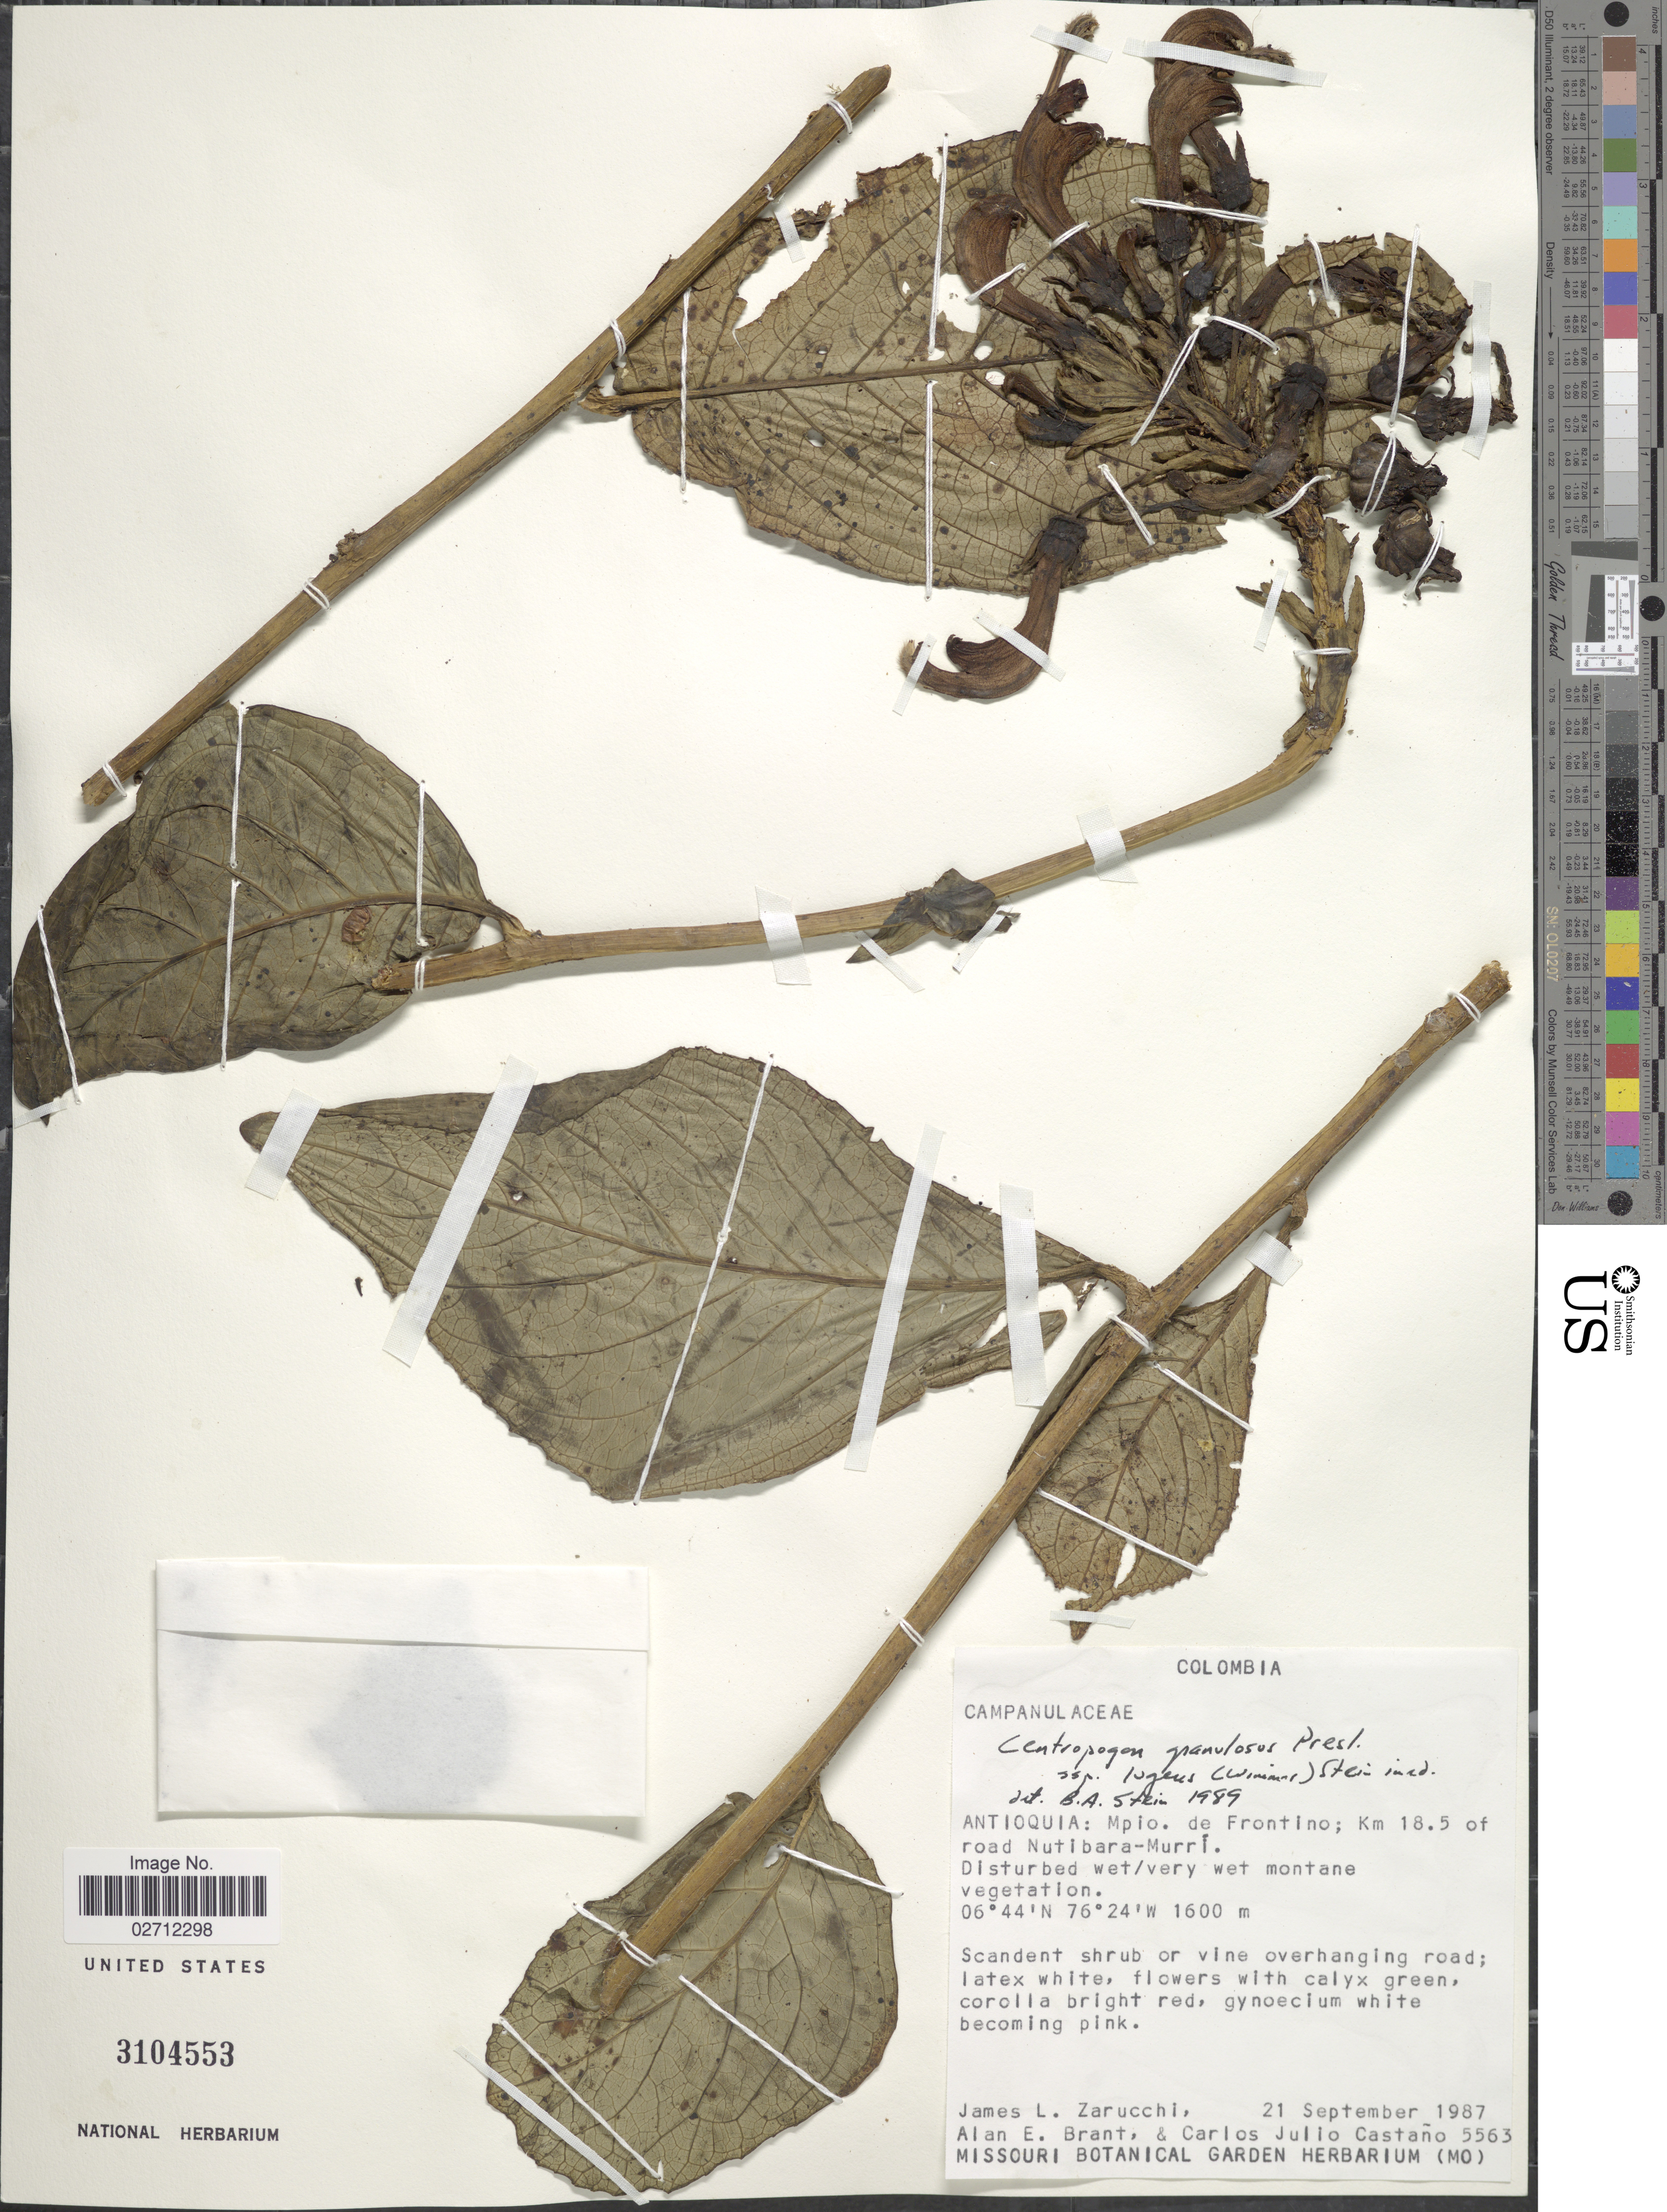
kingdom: Plantae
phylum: Tracheophyta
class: Magnoliopsida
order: Asterales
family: Campanulaceae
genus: Centropogon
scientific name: Centropogon granulosus subsp. lugens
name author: B.A. Stein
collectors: J. L. Zarucchi, A. Brant & C. Castano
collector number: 5563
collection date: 1987-09-21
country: Colombia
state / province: Antioquia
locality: Mpio de Frontino; Km 18.5 of road Nutibara-Murrí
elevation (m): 1600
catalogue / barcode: US 3104553